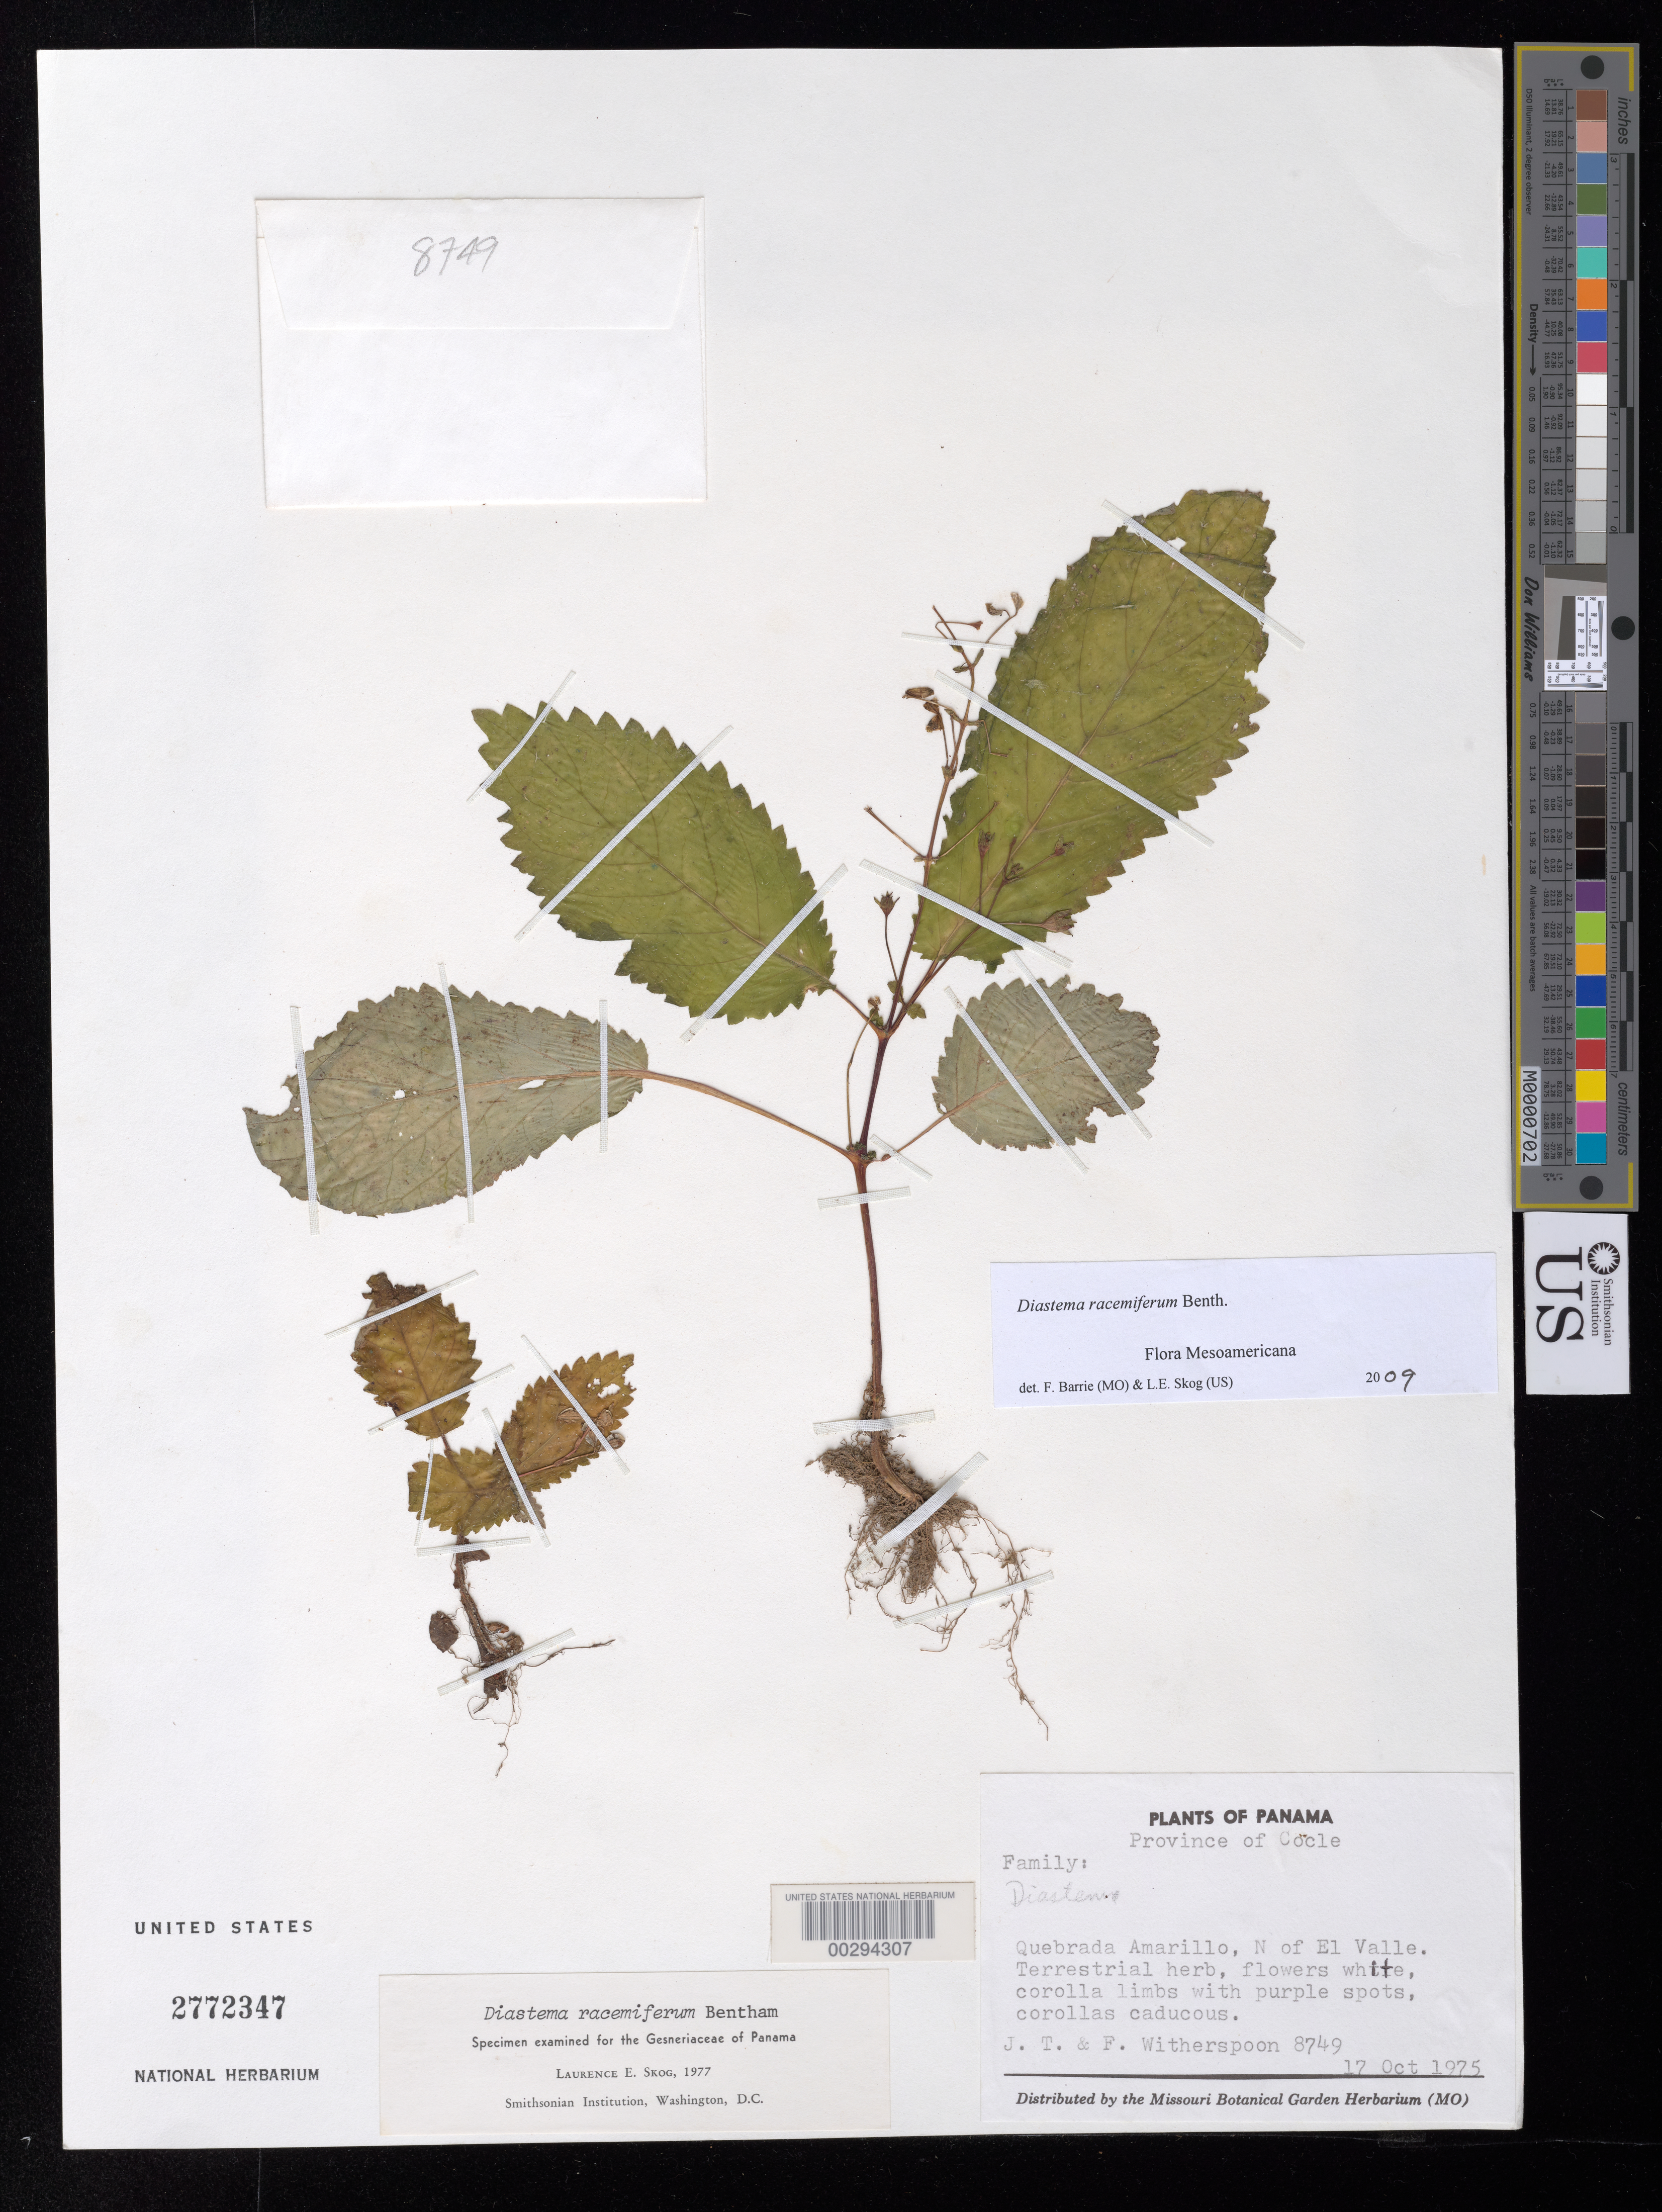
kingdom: Plantae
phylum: Tracheophyta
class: Magnoliopsida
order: Lamiales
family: Gesneriaceae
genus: Diastema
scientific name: Diastema racemiferum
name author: Benth.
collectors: J. Witherspoon & F. Witherspoon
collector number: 8749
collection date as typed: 17 Oct 1975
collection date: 1975-10-17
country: Panama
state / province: Coclé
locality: Quebrada Amarillo, N of El Valle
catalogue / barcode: US 2772347